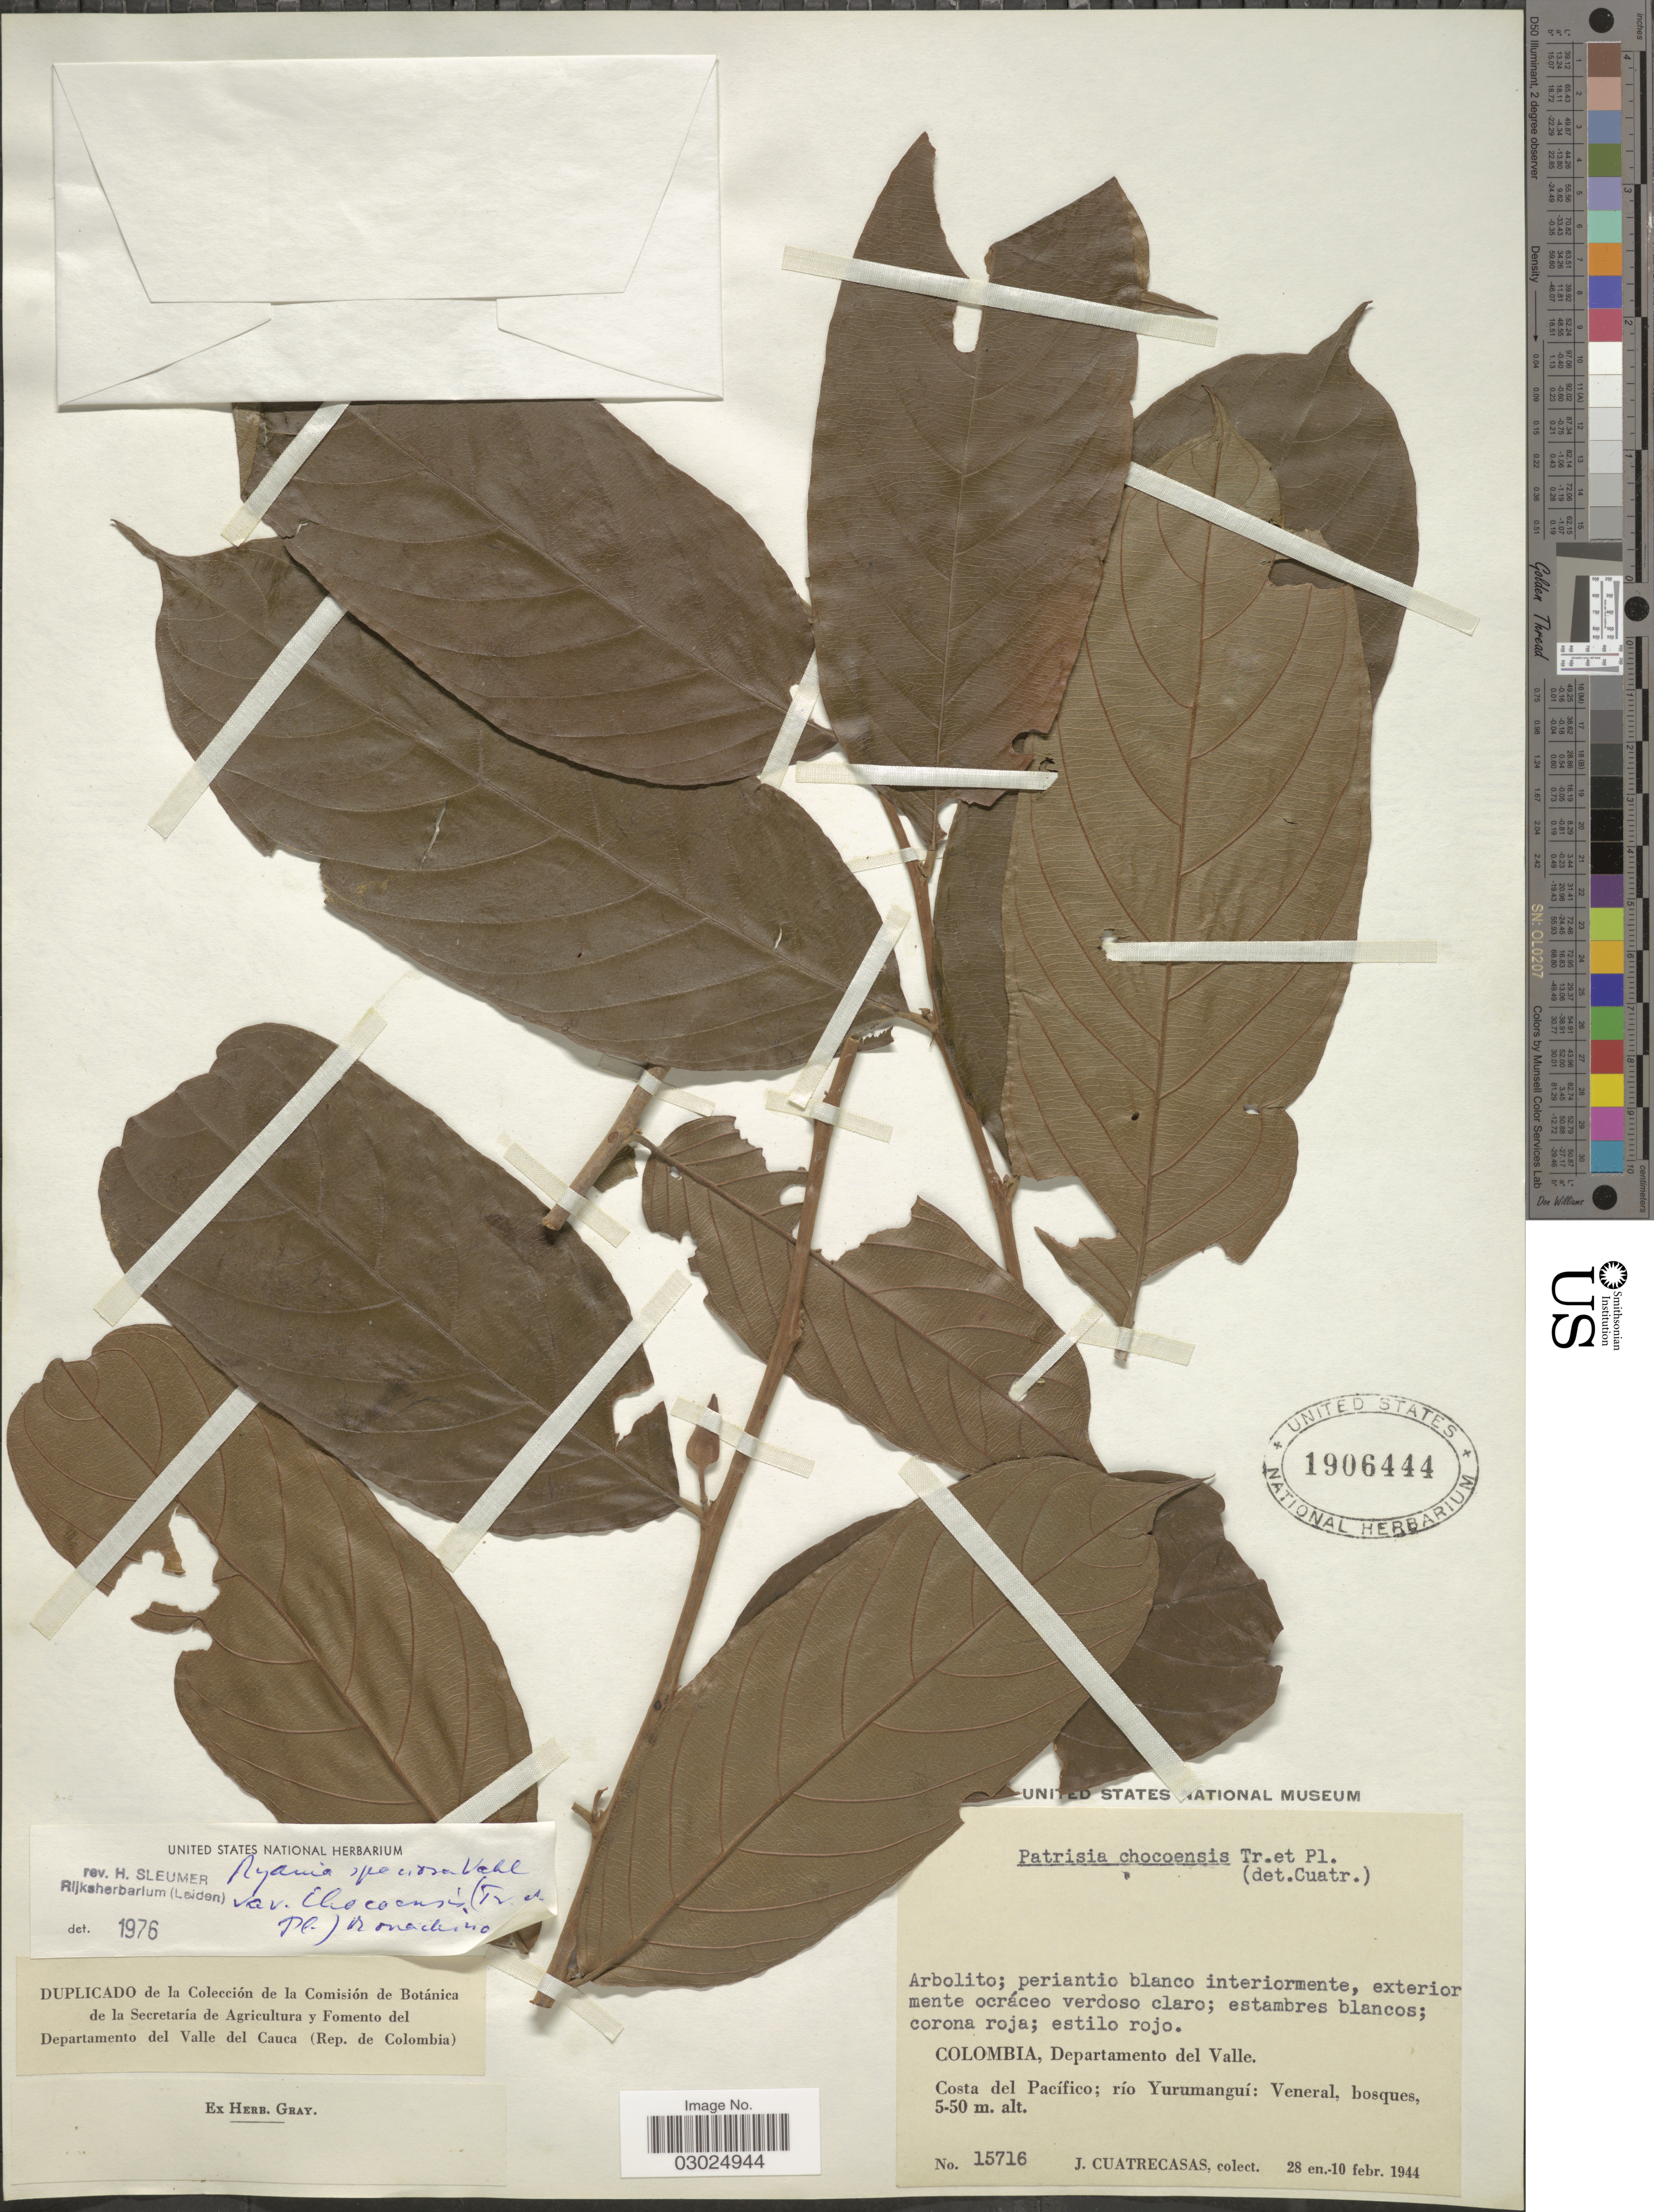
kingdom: Plantae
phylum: Tracheophyta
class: Magnoliopsida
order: Malpighiales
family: Salicaceae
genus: Ryania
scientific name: Ryania speciosa var. chocoensis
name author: (Triana & Planch.) Monach.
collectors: J. Cuatrecasas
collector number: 15716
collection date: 1944-01-28/1944-02-10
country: Colombia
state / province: Valle del Cauca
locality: Departamento del Valle. Costa del Pacífico; río Yurumanguí; Veneral.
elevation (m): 5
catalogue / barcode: US 1906444